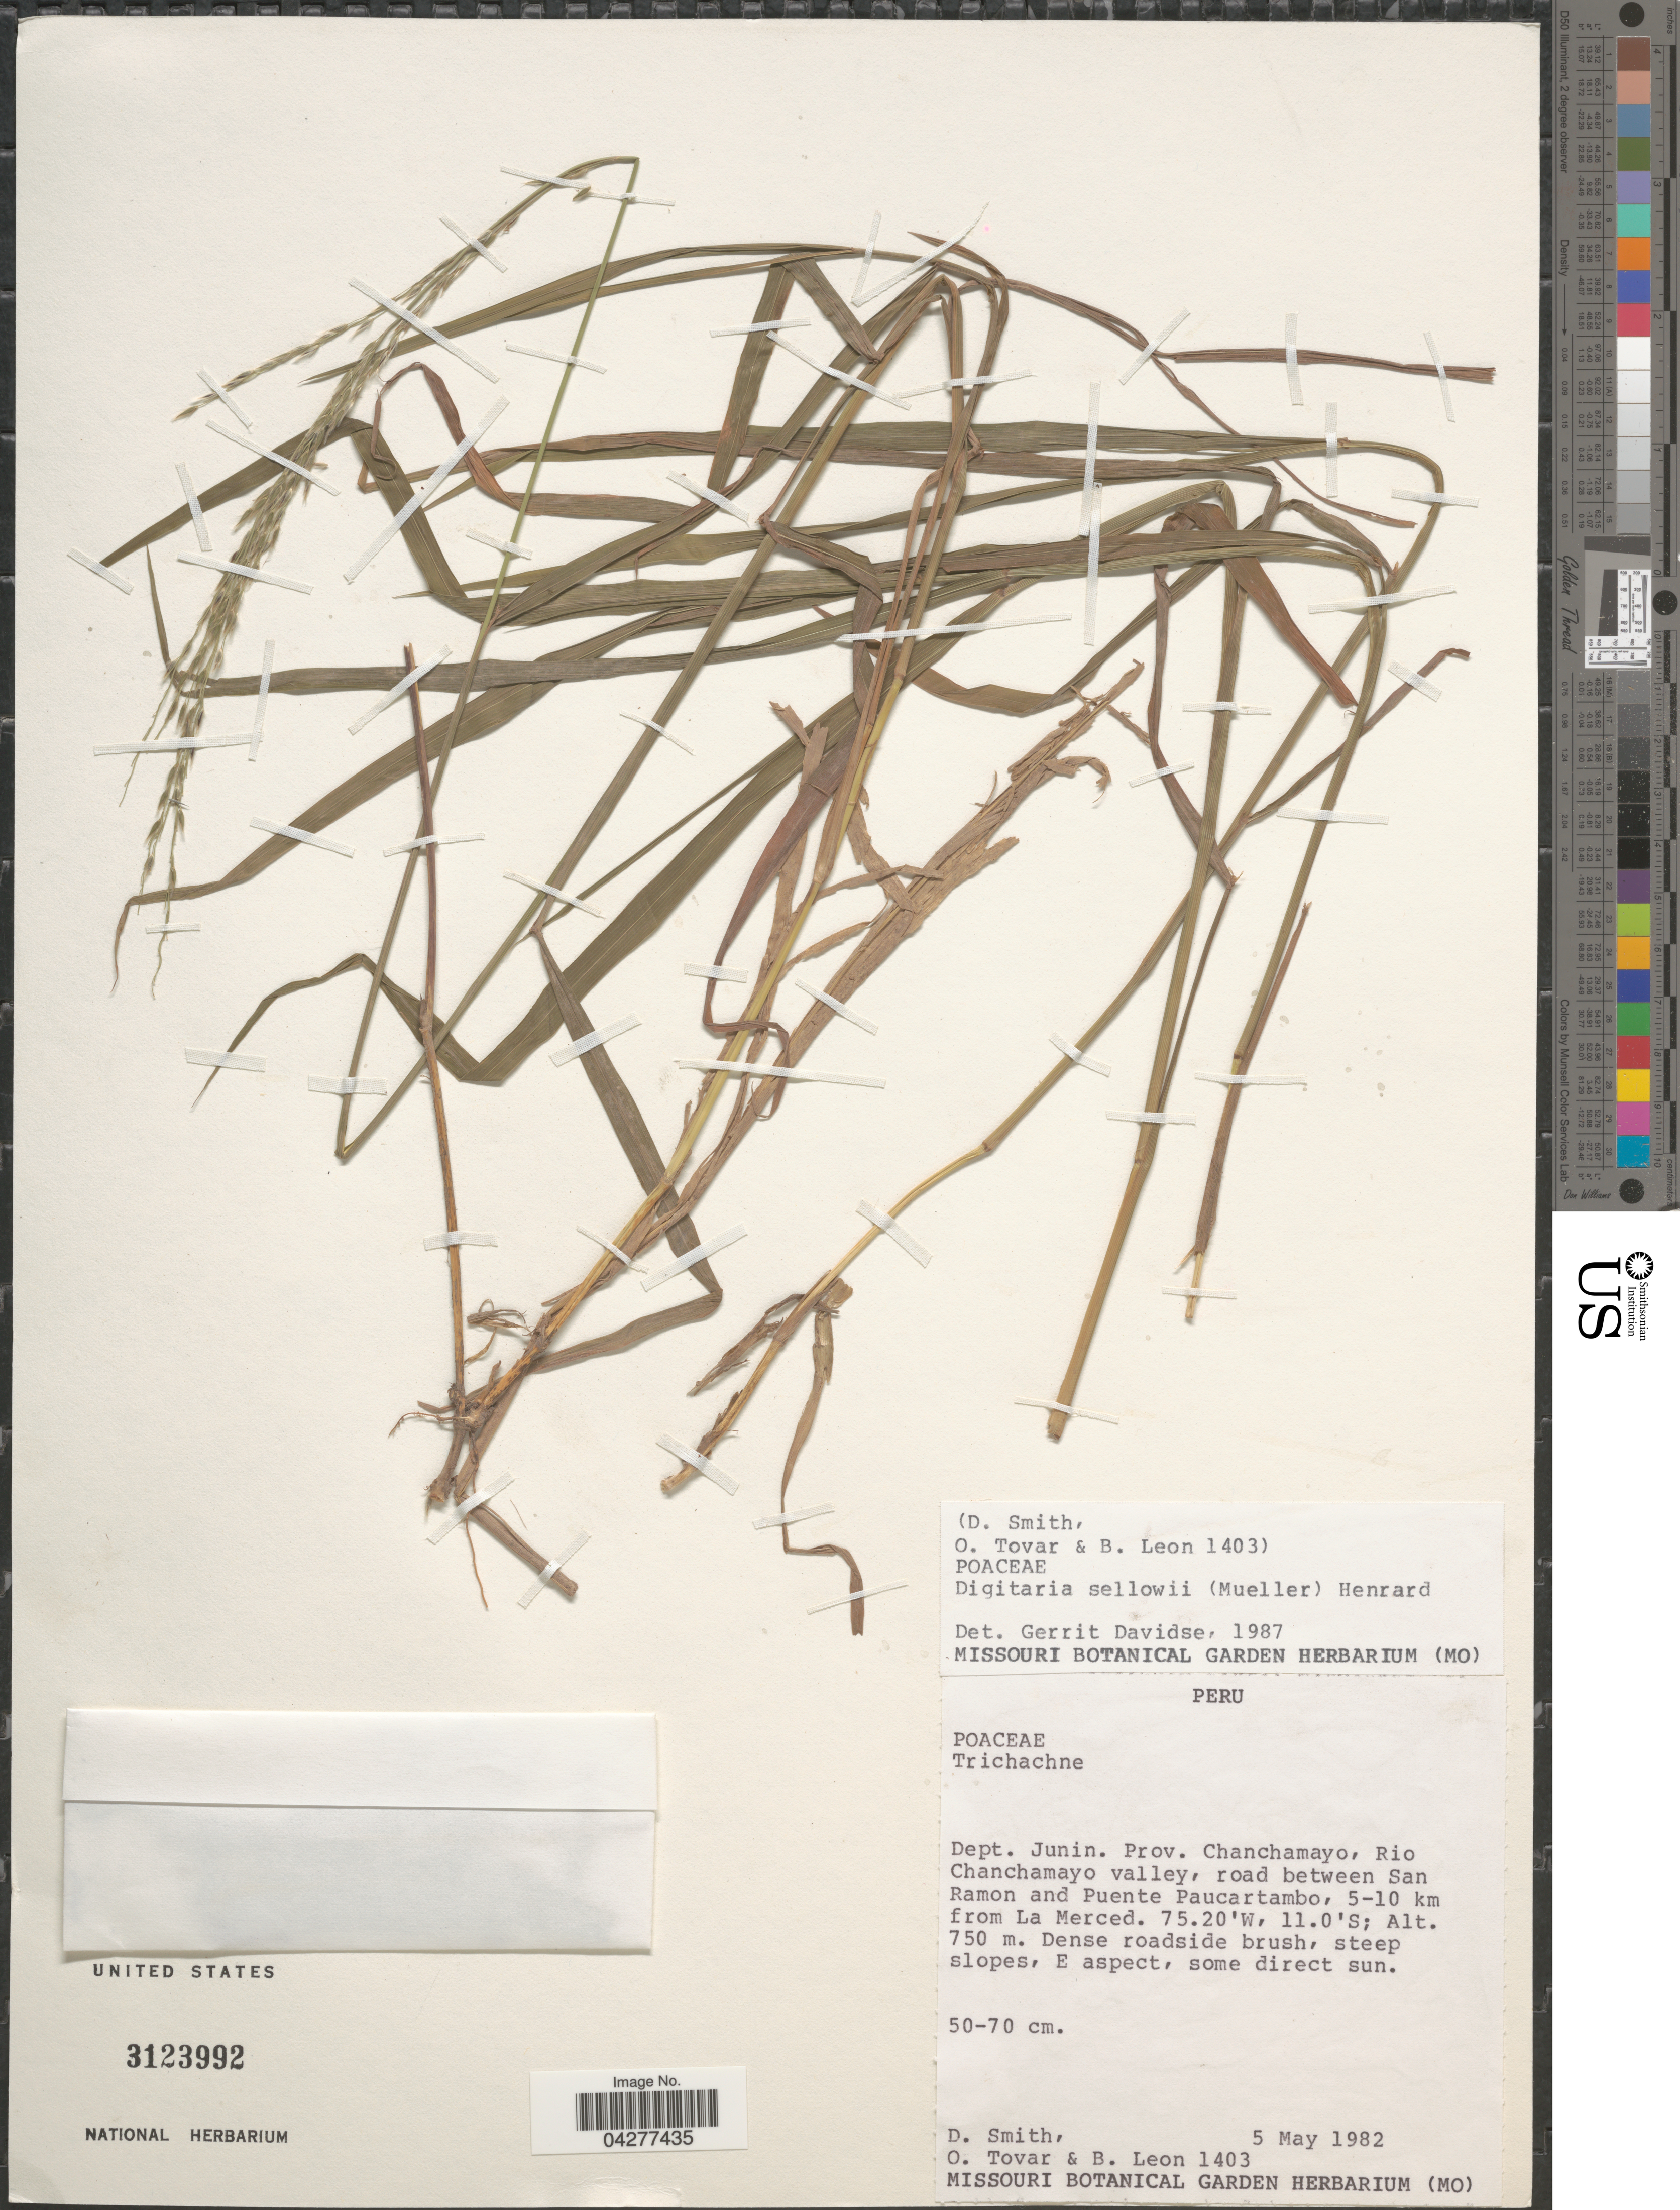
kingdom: Plantae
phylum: Tracheophyta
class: Liliopsida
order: Poales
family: Poaceae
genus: Digitaria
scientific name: Digitaria sellowii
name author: (Müll. Hal.) Henr.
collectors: D. Smith, Ó. Tovar & B. León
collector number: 1403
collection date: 1982-05-05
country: Peru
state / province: Junín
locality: Prov. Chanchamayo, Rio Chanchamayo valley, road between San Ramon and Puente Paucartambo, 5-10 km from La Merced/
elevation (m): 750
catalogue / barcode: US 3123992